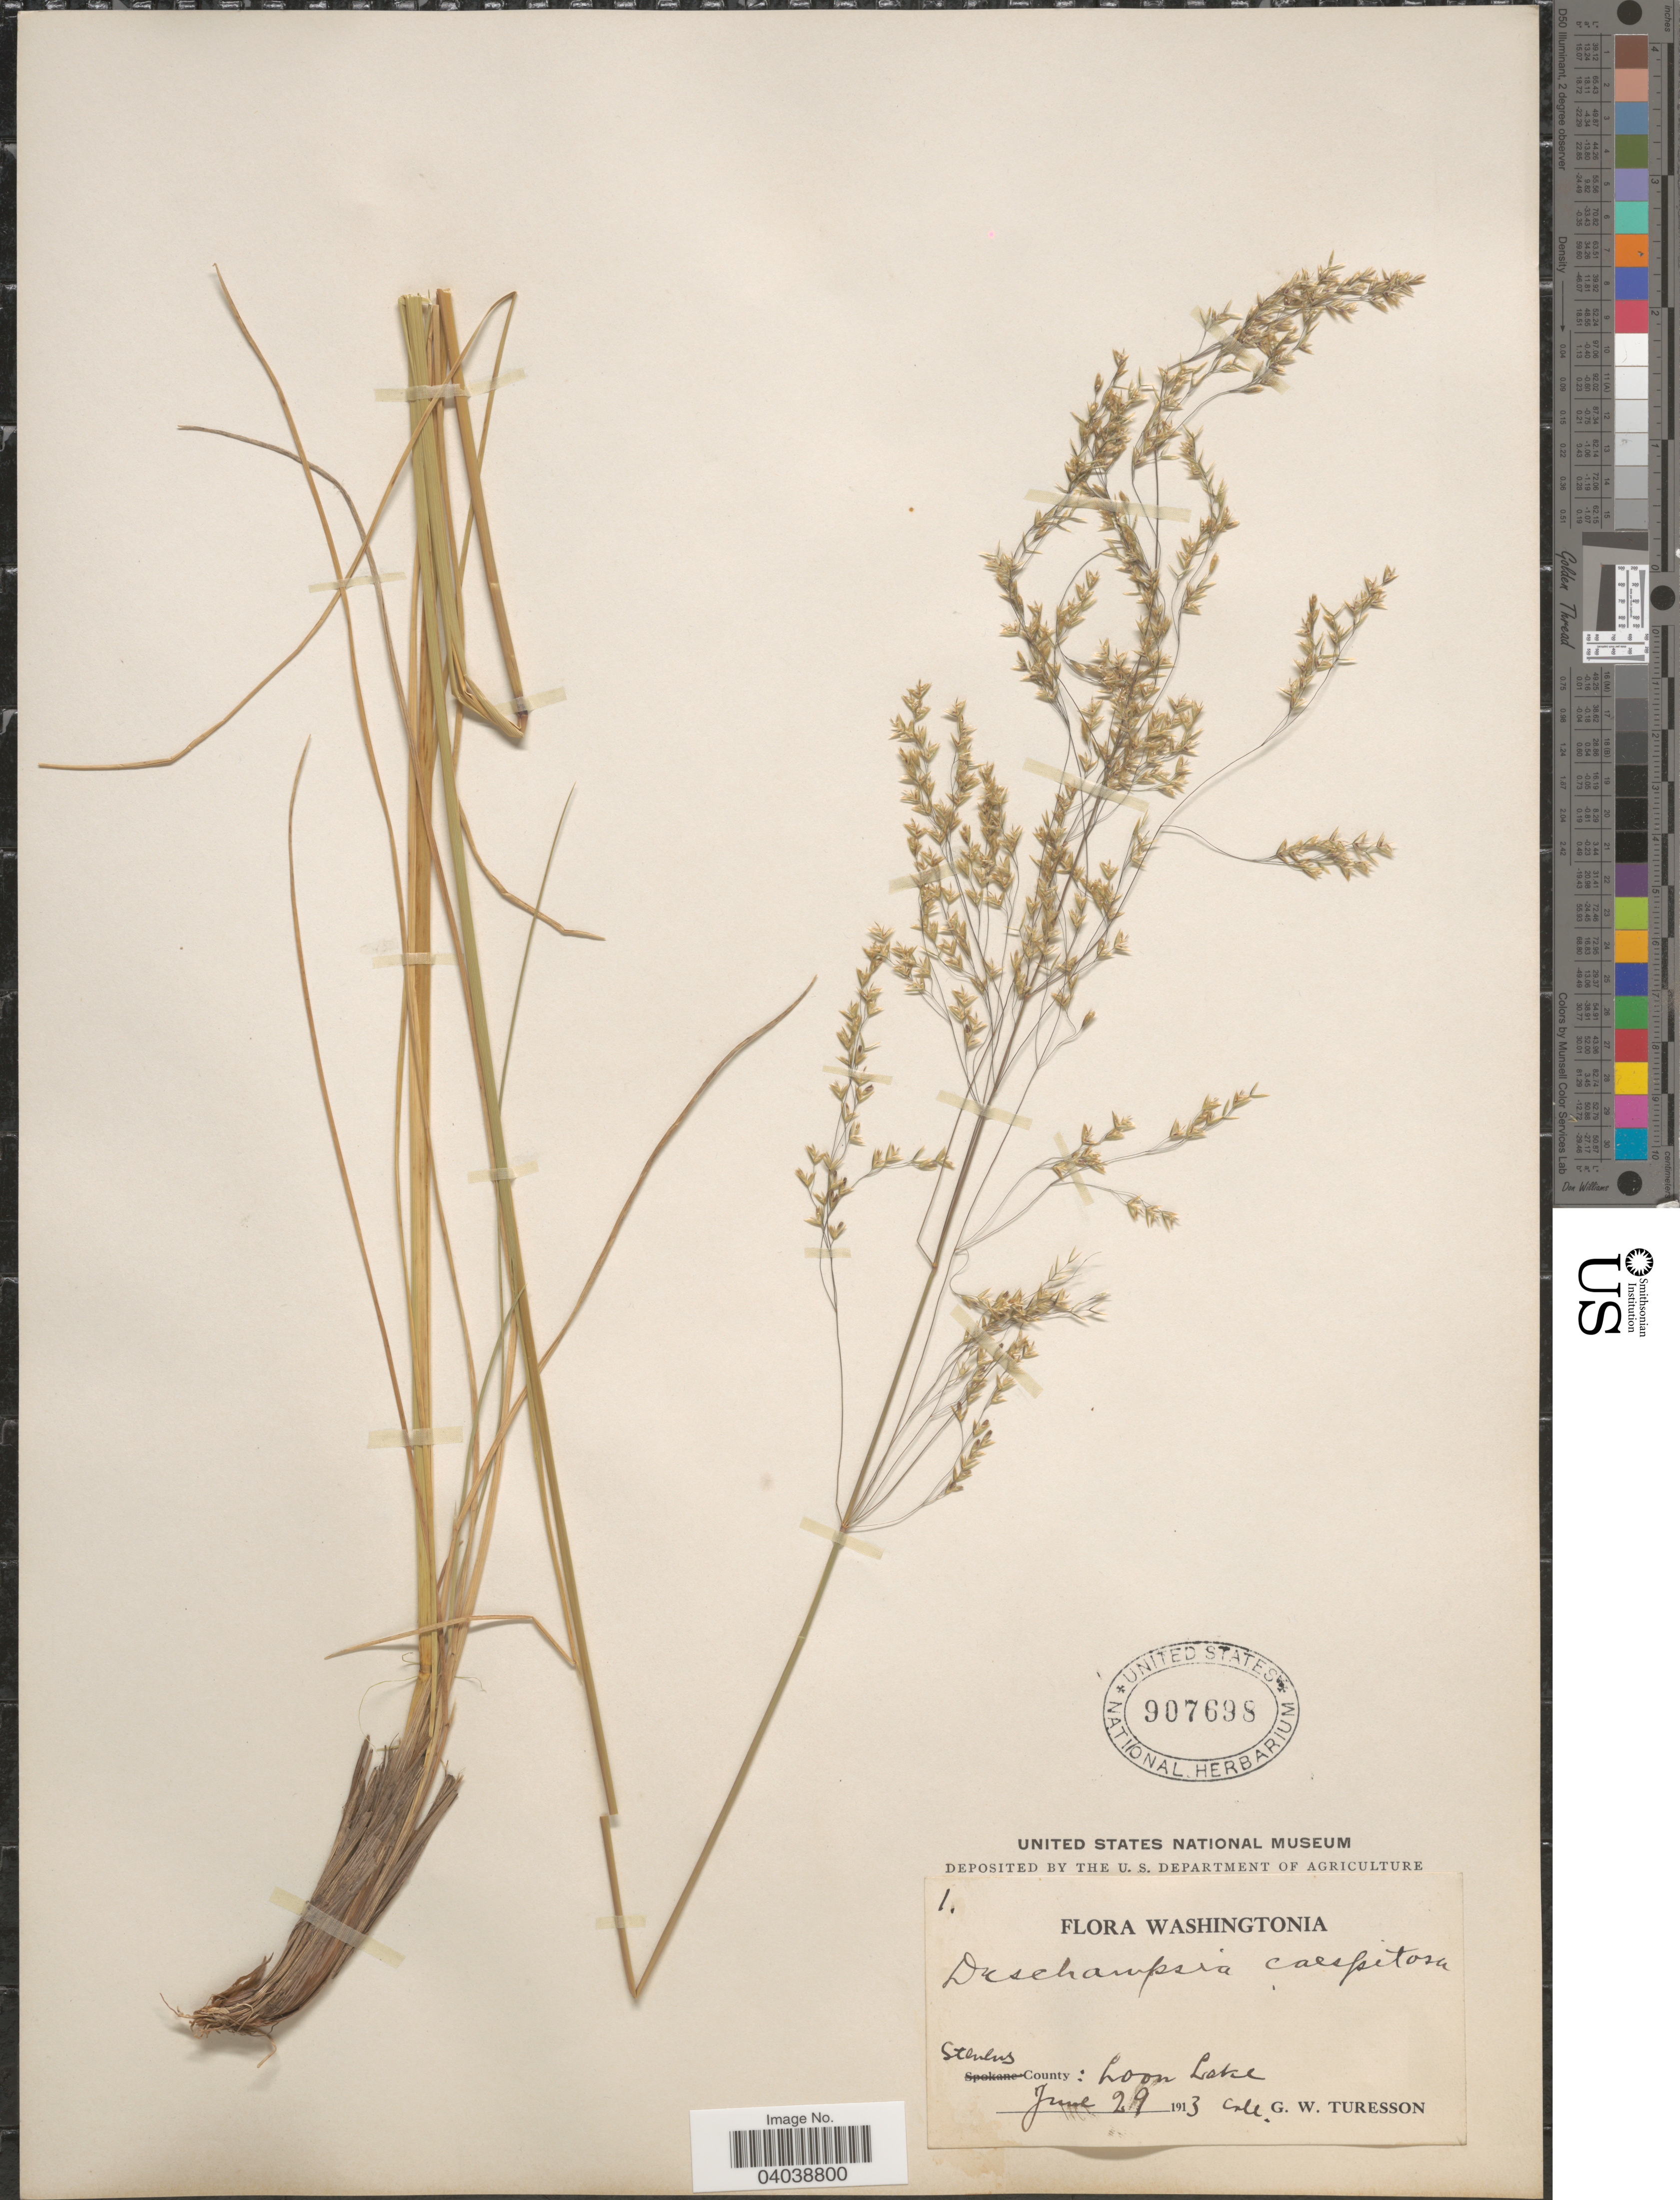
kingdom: Plantae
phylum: Tracheophyta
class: Liliopsida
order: Poales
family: Poaceae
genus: Deschampsia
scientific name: Deschampsia cespitosa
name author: (L.) P. Beauv.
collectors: G. Turesson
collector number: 1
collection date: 1913-06-29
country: United States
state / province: Washington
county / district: Stevens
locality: Washingtonia. Stevens County: Loon Lake.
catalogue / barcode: US 907698